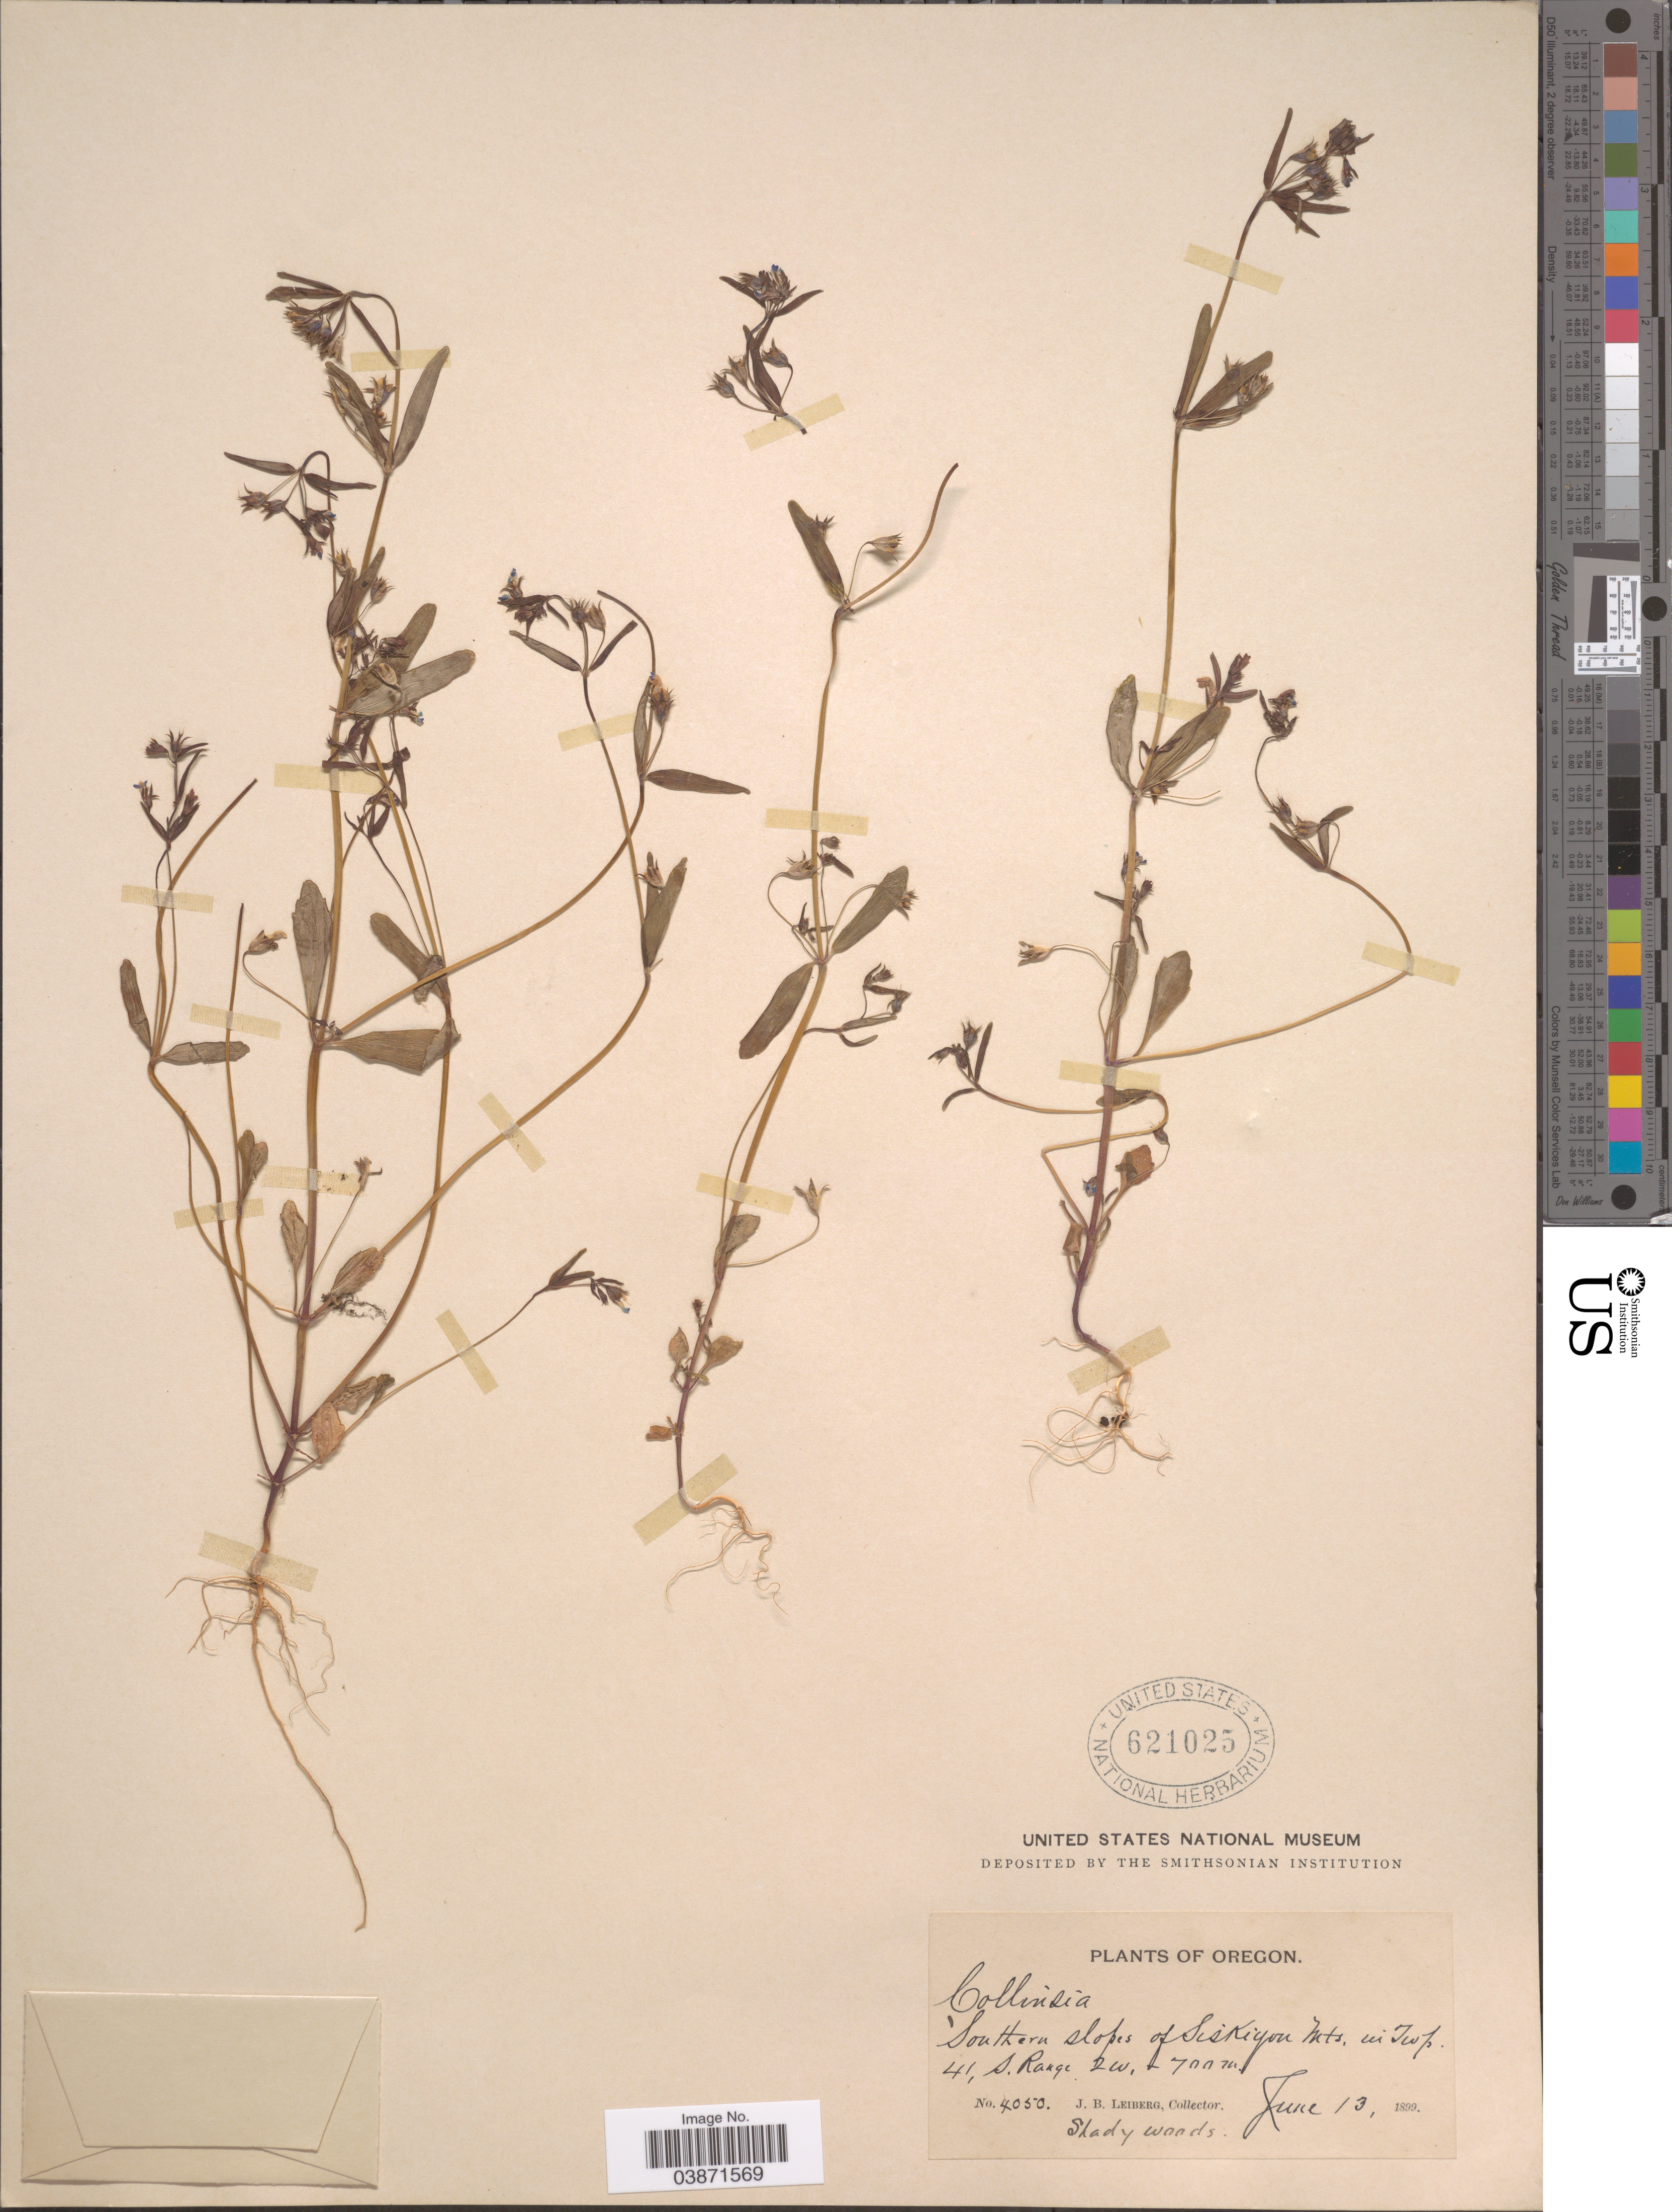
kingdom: Plantae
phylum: Tracheophyta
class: Magnoliopsida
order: Lamiales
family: Plantaginaceae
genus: Collinsia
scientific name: Collinsia sp.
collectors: J. B. Leiberg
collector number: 4050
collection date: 1899-06-13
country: United States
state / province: Oregon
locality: Southern slopes of Siskiyou Mts. in Twp. 41, S. Range 2w.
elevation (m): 700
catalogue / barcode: US 621025